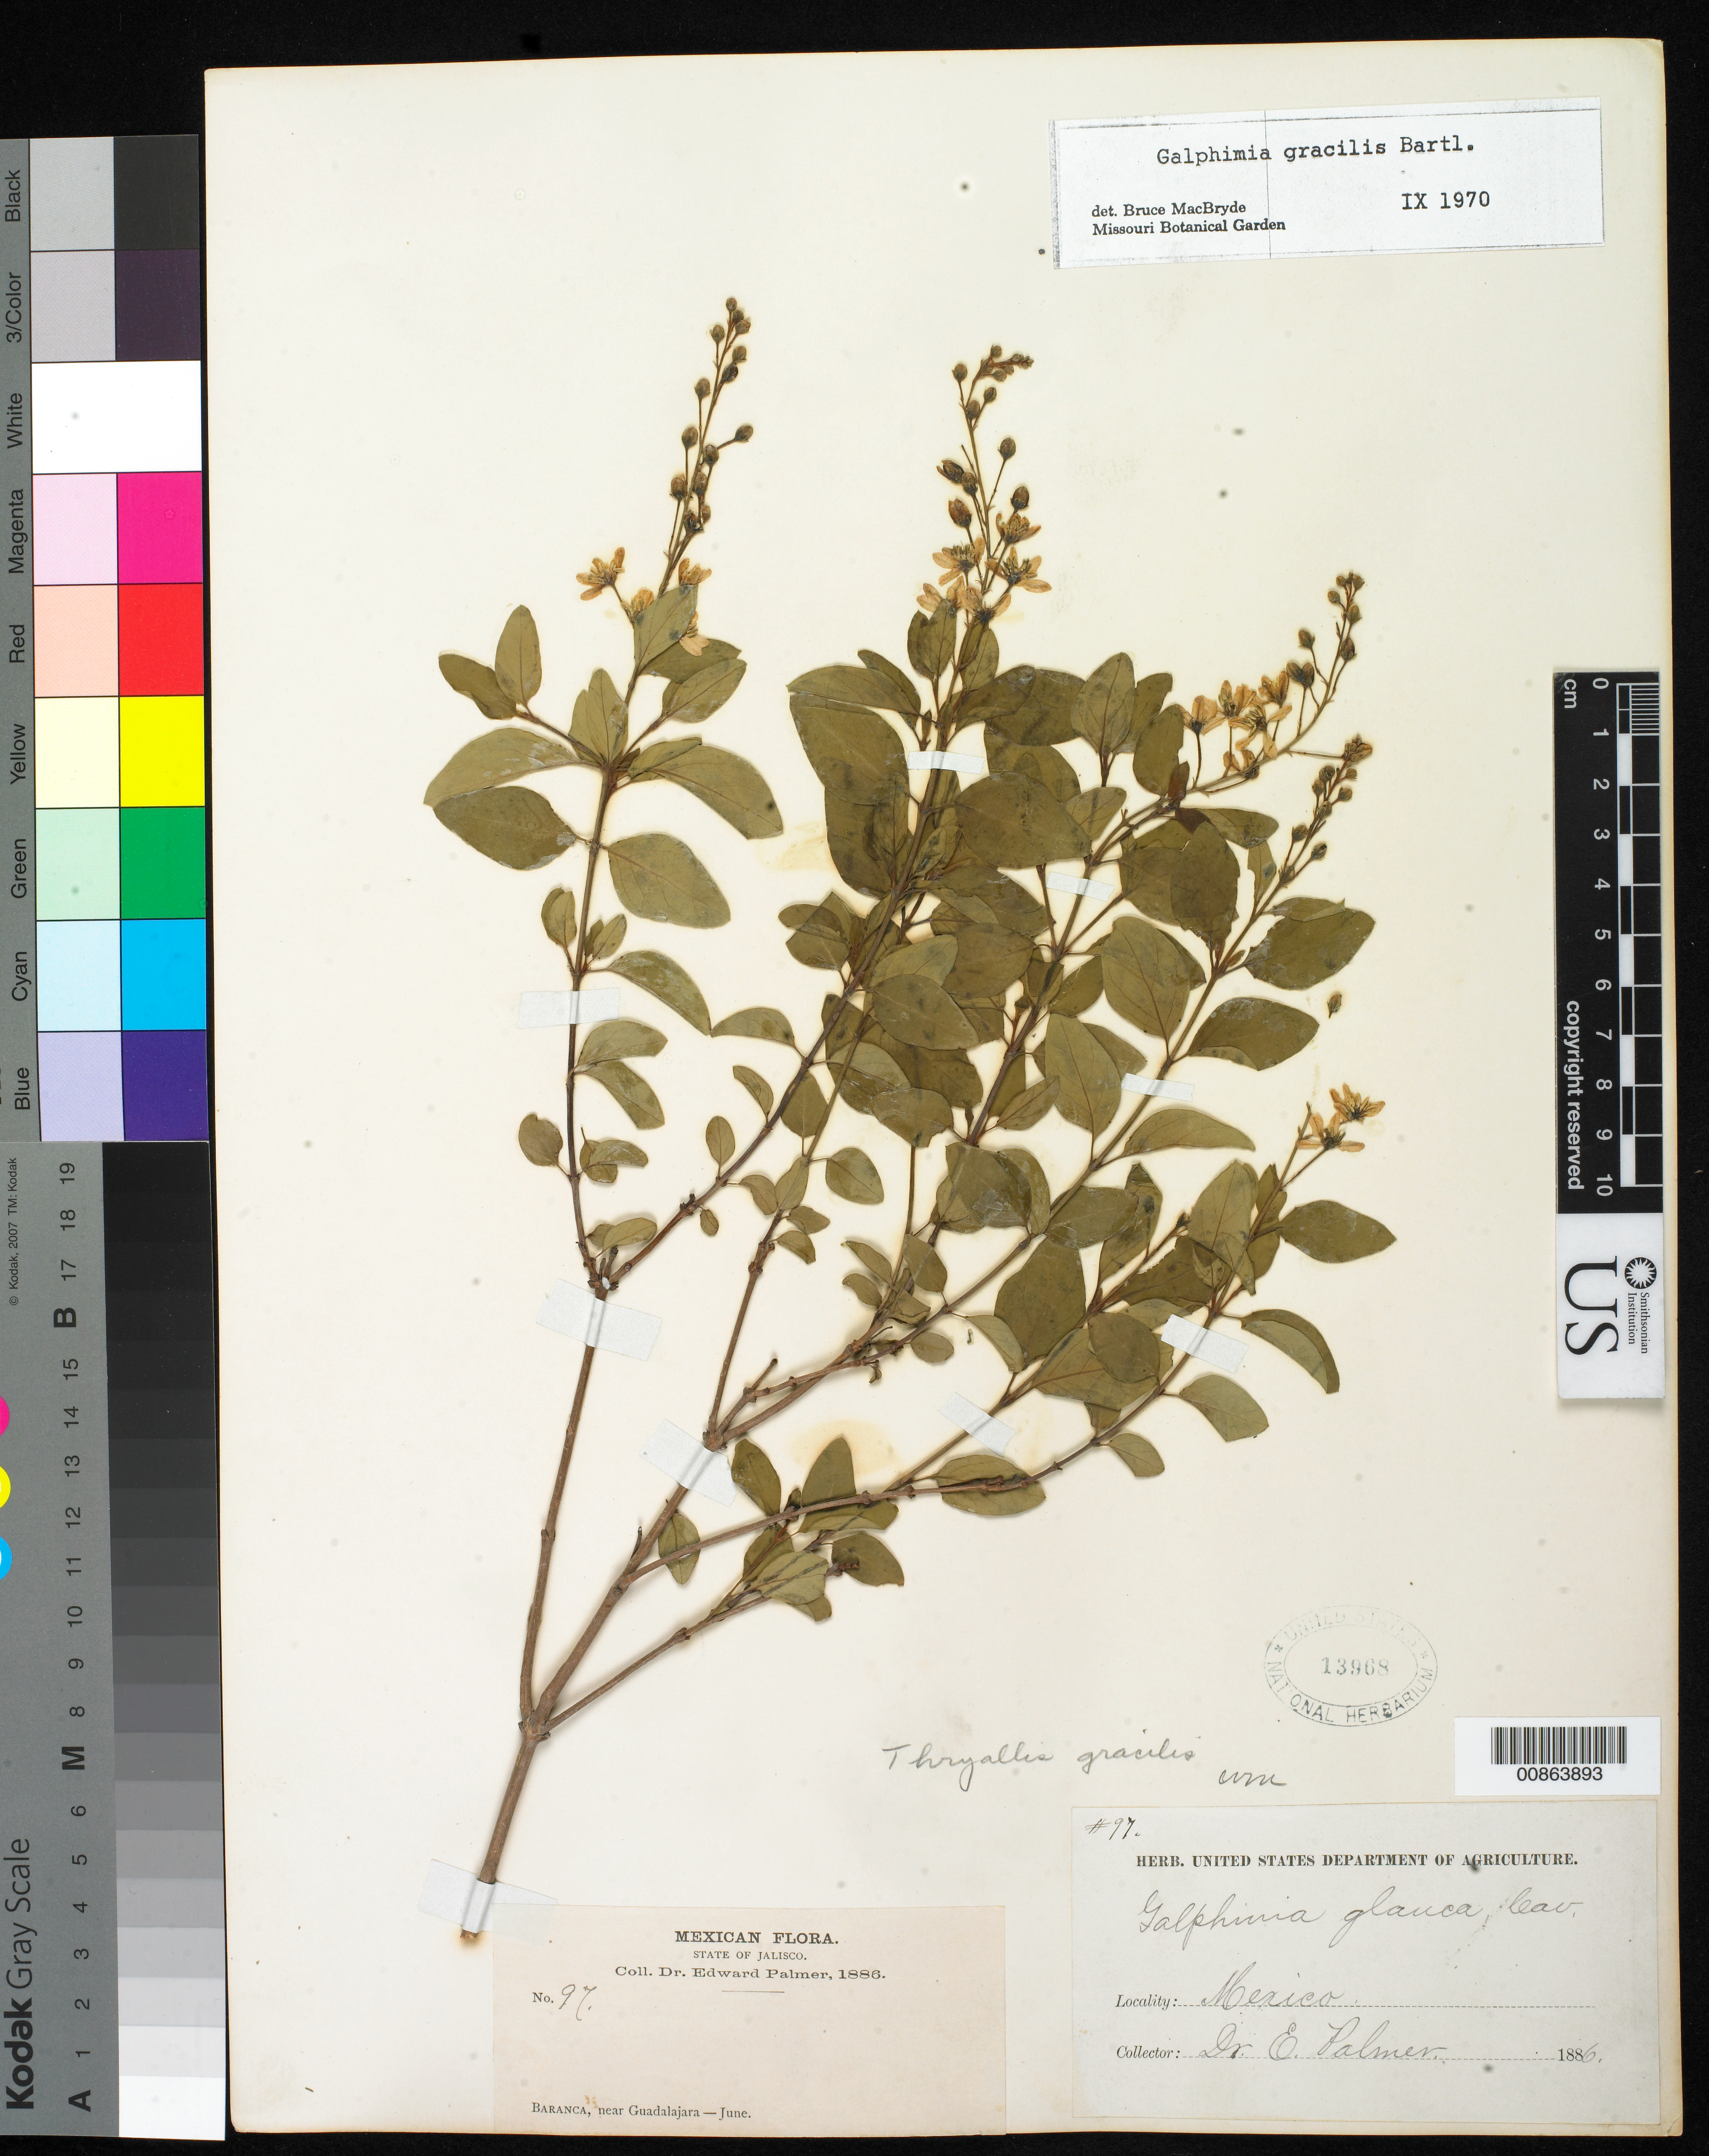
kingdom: Plantae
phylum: Tracheophyta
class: Magnoliopsida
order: Malpighiales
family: Malpighiaceae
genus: Galphimia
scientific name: Galphimia gracilis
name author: Bartl.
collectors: E. Palmer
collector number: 97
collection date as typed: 1886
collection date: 1886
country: Mexico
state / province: Jalisco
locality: Barranca, near Guadalajara, Jalisco.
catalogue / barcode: US 13968